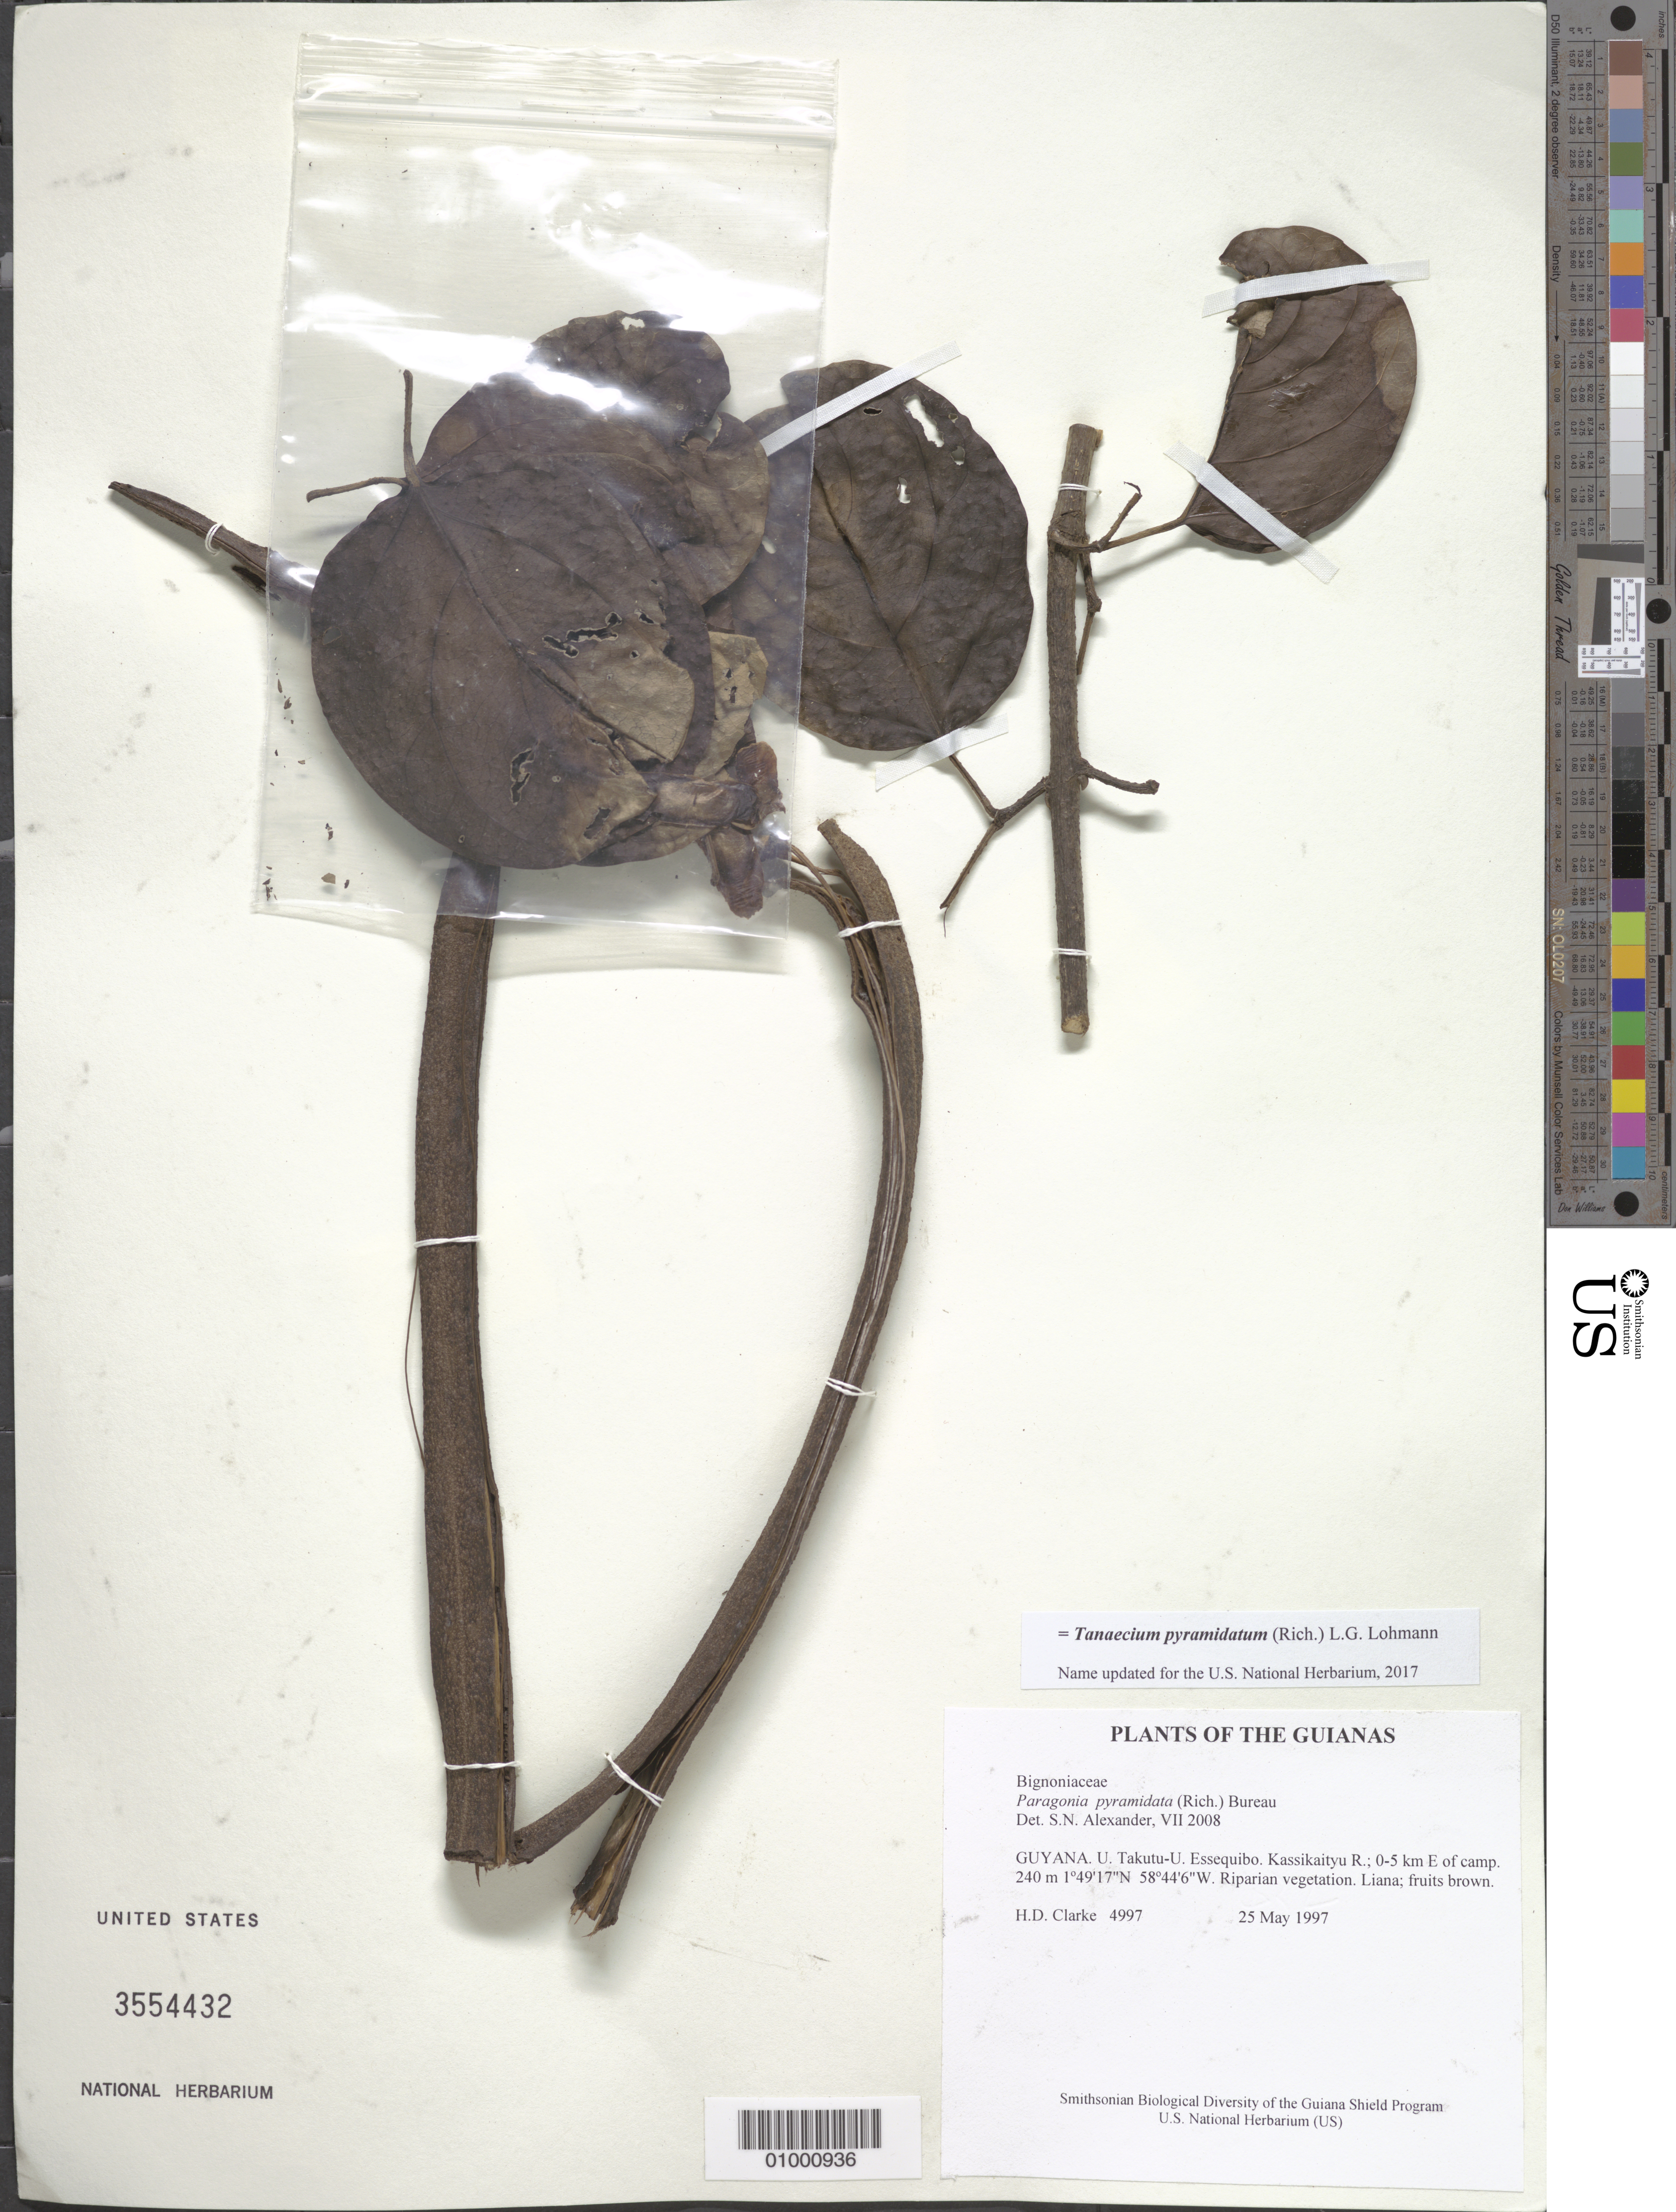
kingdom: Plantae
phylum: Tracheophyta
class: Magnoliopsida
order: Lamiales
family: Bignoniaceae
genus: Tanaecium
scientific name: Tanaecium pyramidatum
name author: (Rich.) L.G. Lohmann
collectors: H. D. Clarke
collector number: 4997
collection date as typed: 25 May 1997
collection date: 1997-05-25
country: Guyana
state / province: U. Takutu-U. Essequibo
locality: Kassikaityu R.; 0-5 km E of camp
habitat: Riparian vegetation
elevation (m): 240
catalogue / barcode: US 3554432